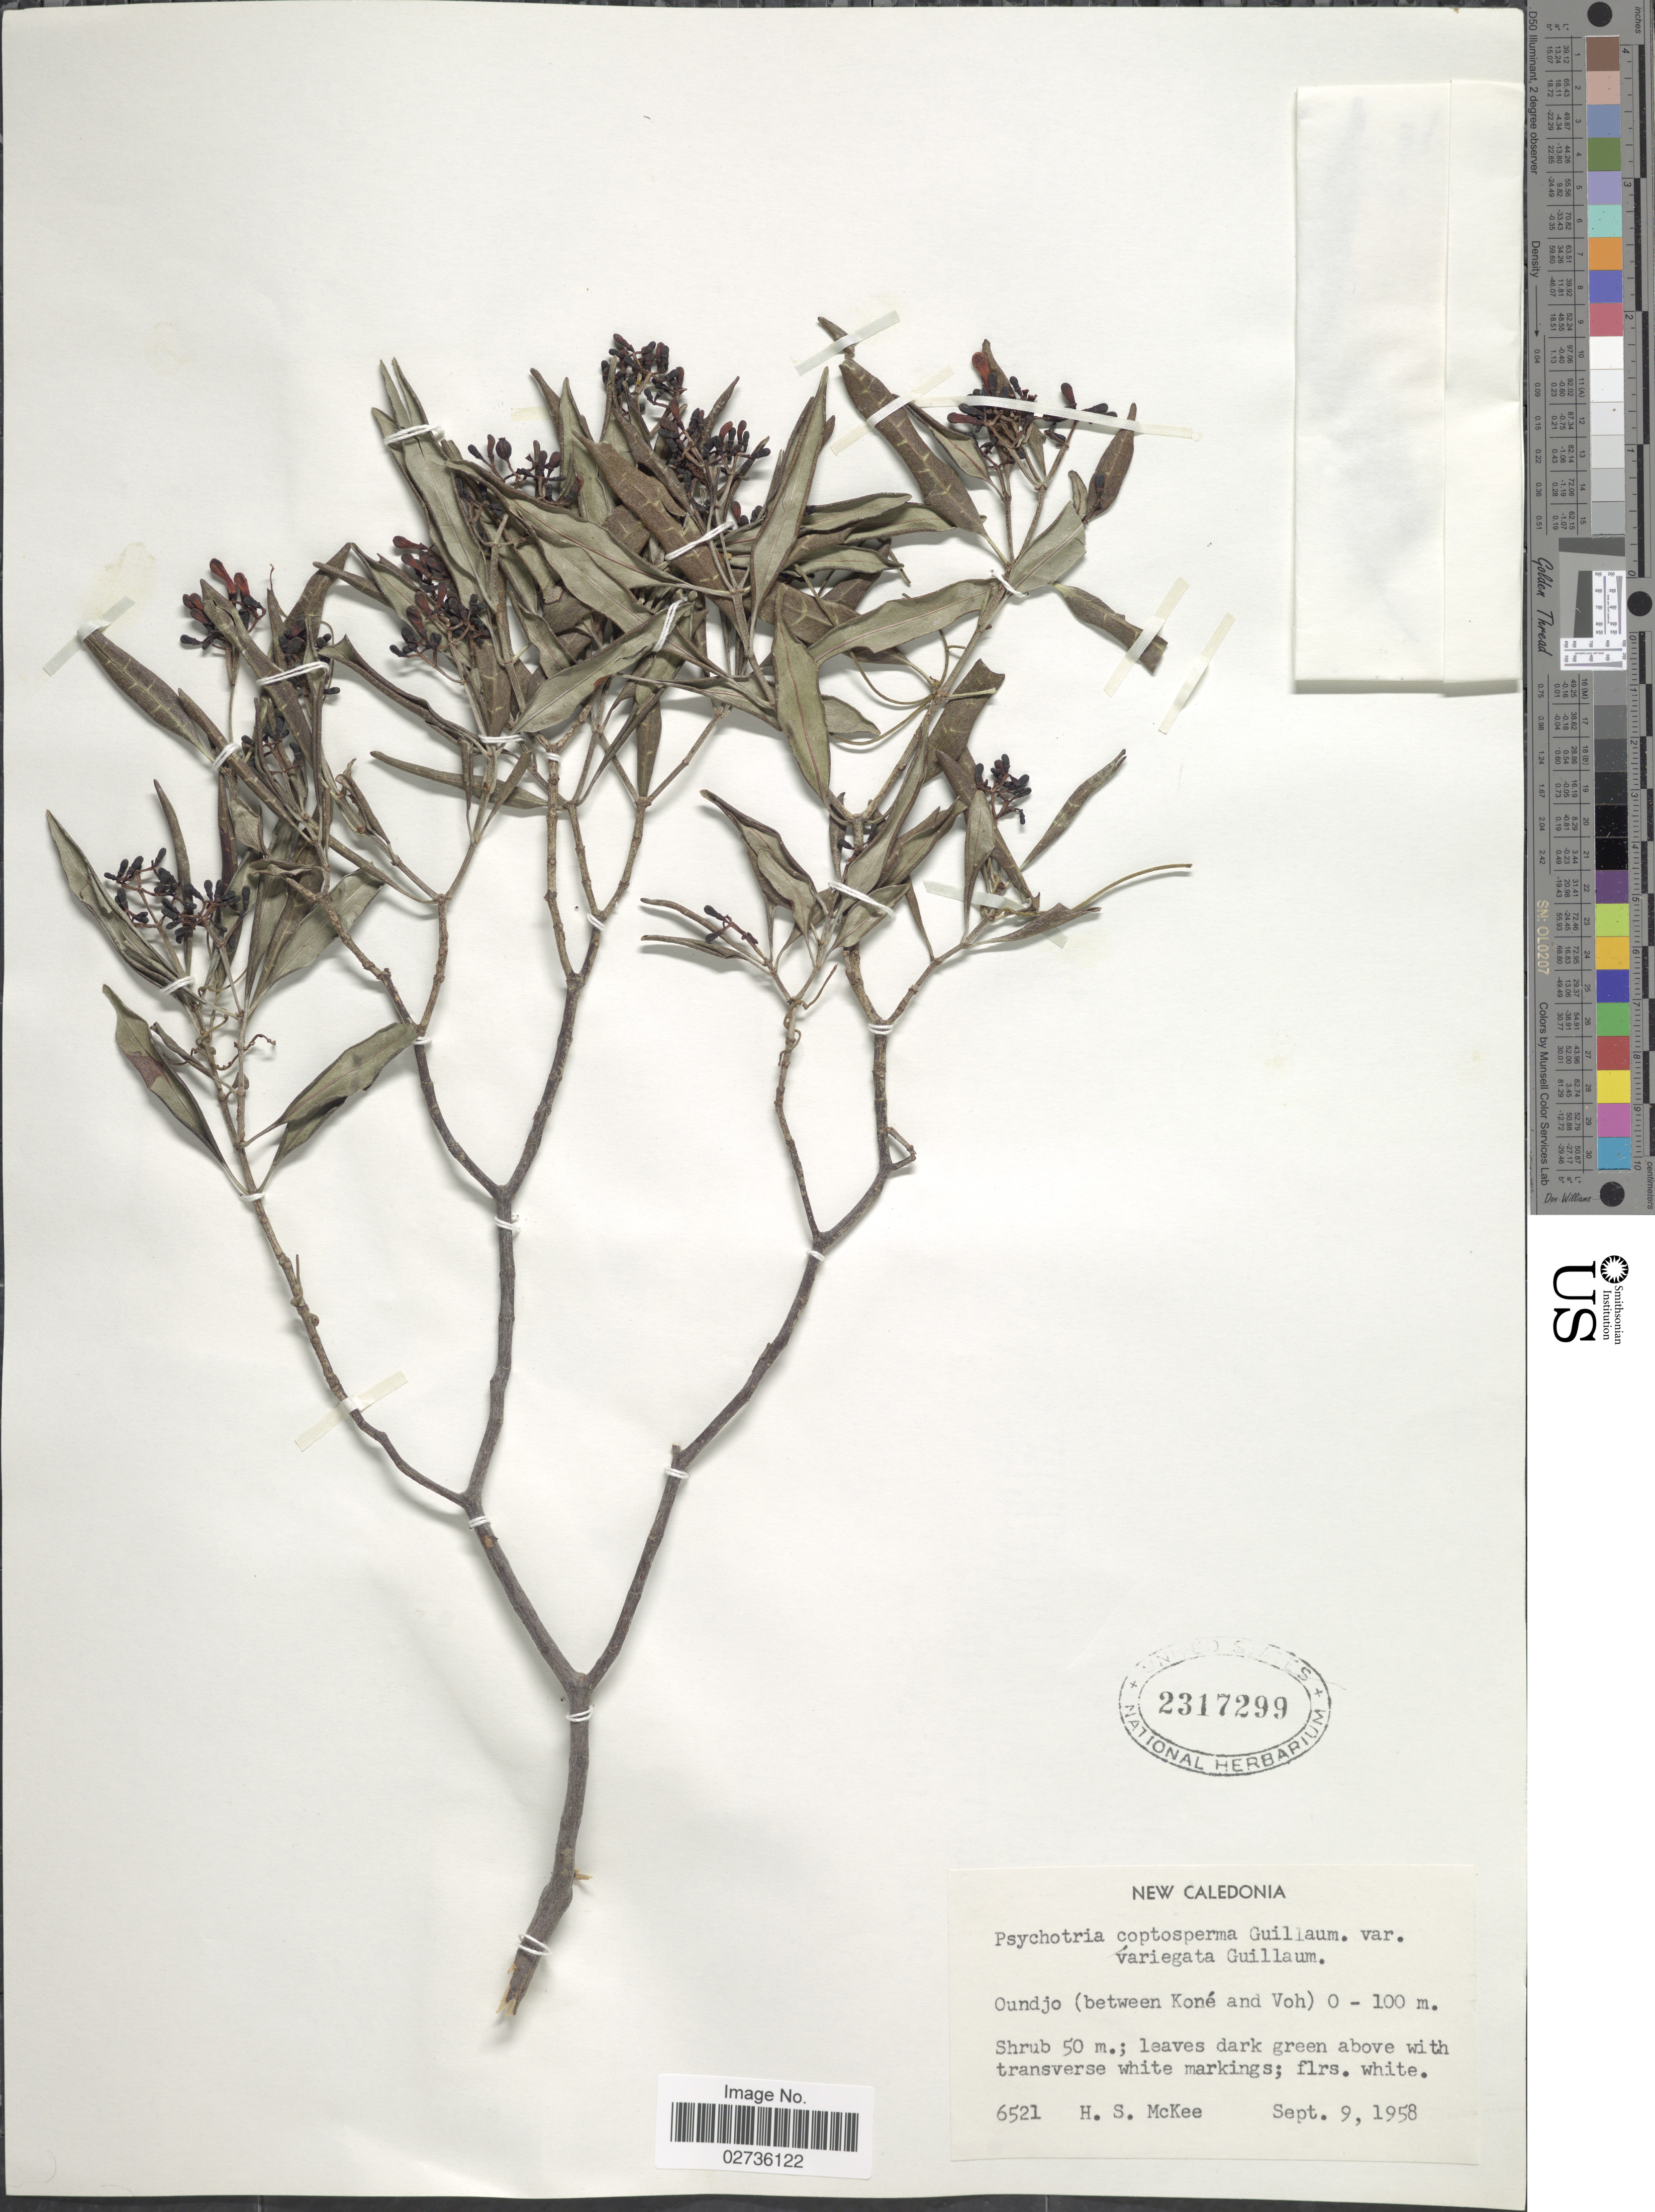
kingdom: Plantae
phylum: Tracheophyta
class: Magnoliopsida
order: Gentianales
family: Rubiaceae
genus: Psychotria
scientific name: Psychotria coptosperma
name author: (Baill.) Guillaumin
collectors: H. S. McKee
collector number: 6521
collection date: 1958-09-09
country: New Caledonia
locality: Oundjo (between Koné and Voh).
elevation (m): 0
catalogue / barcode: US 2317299